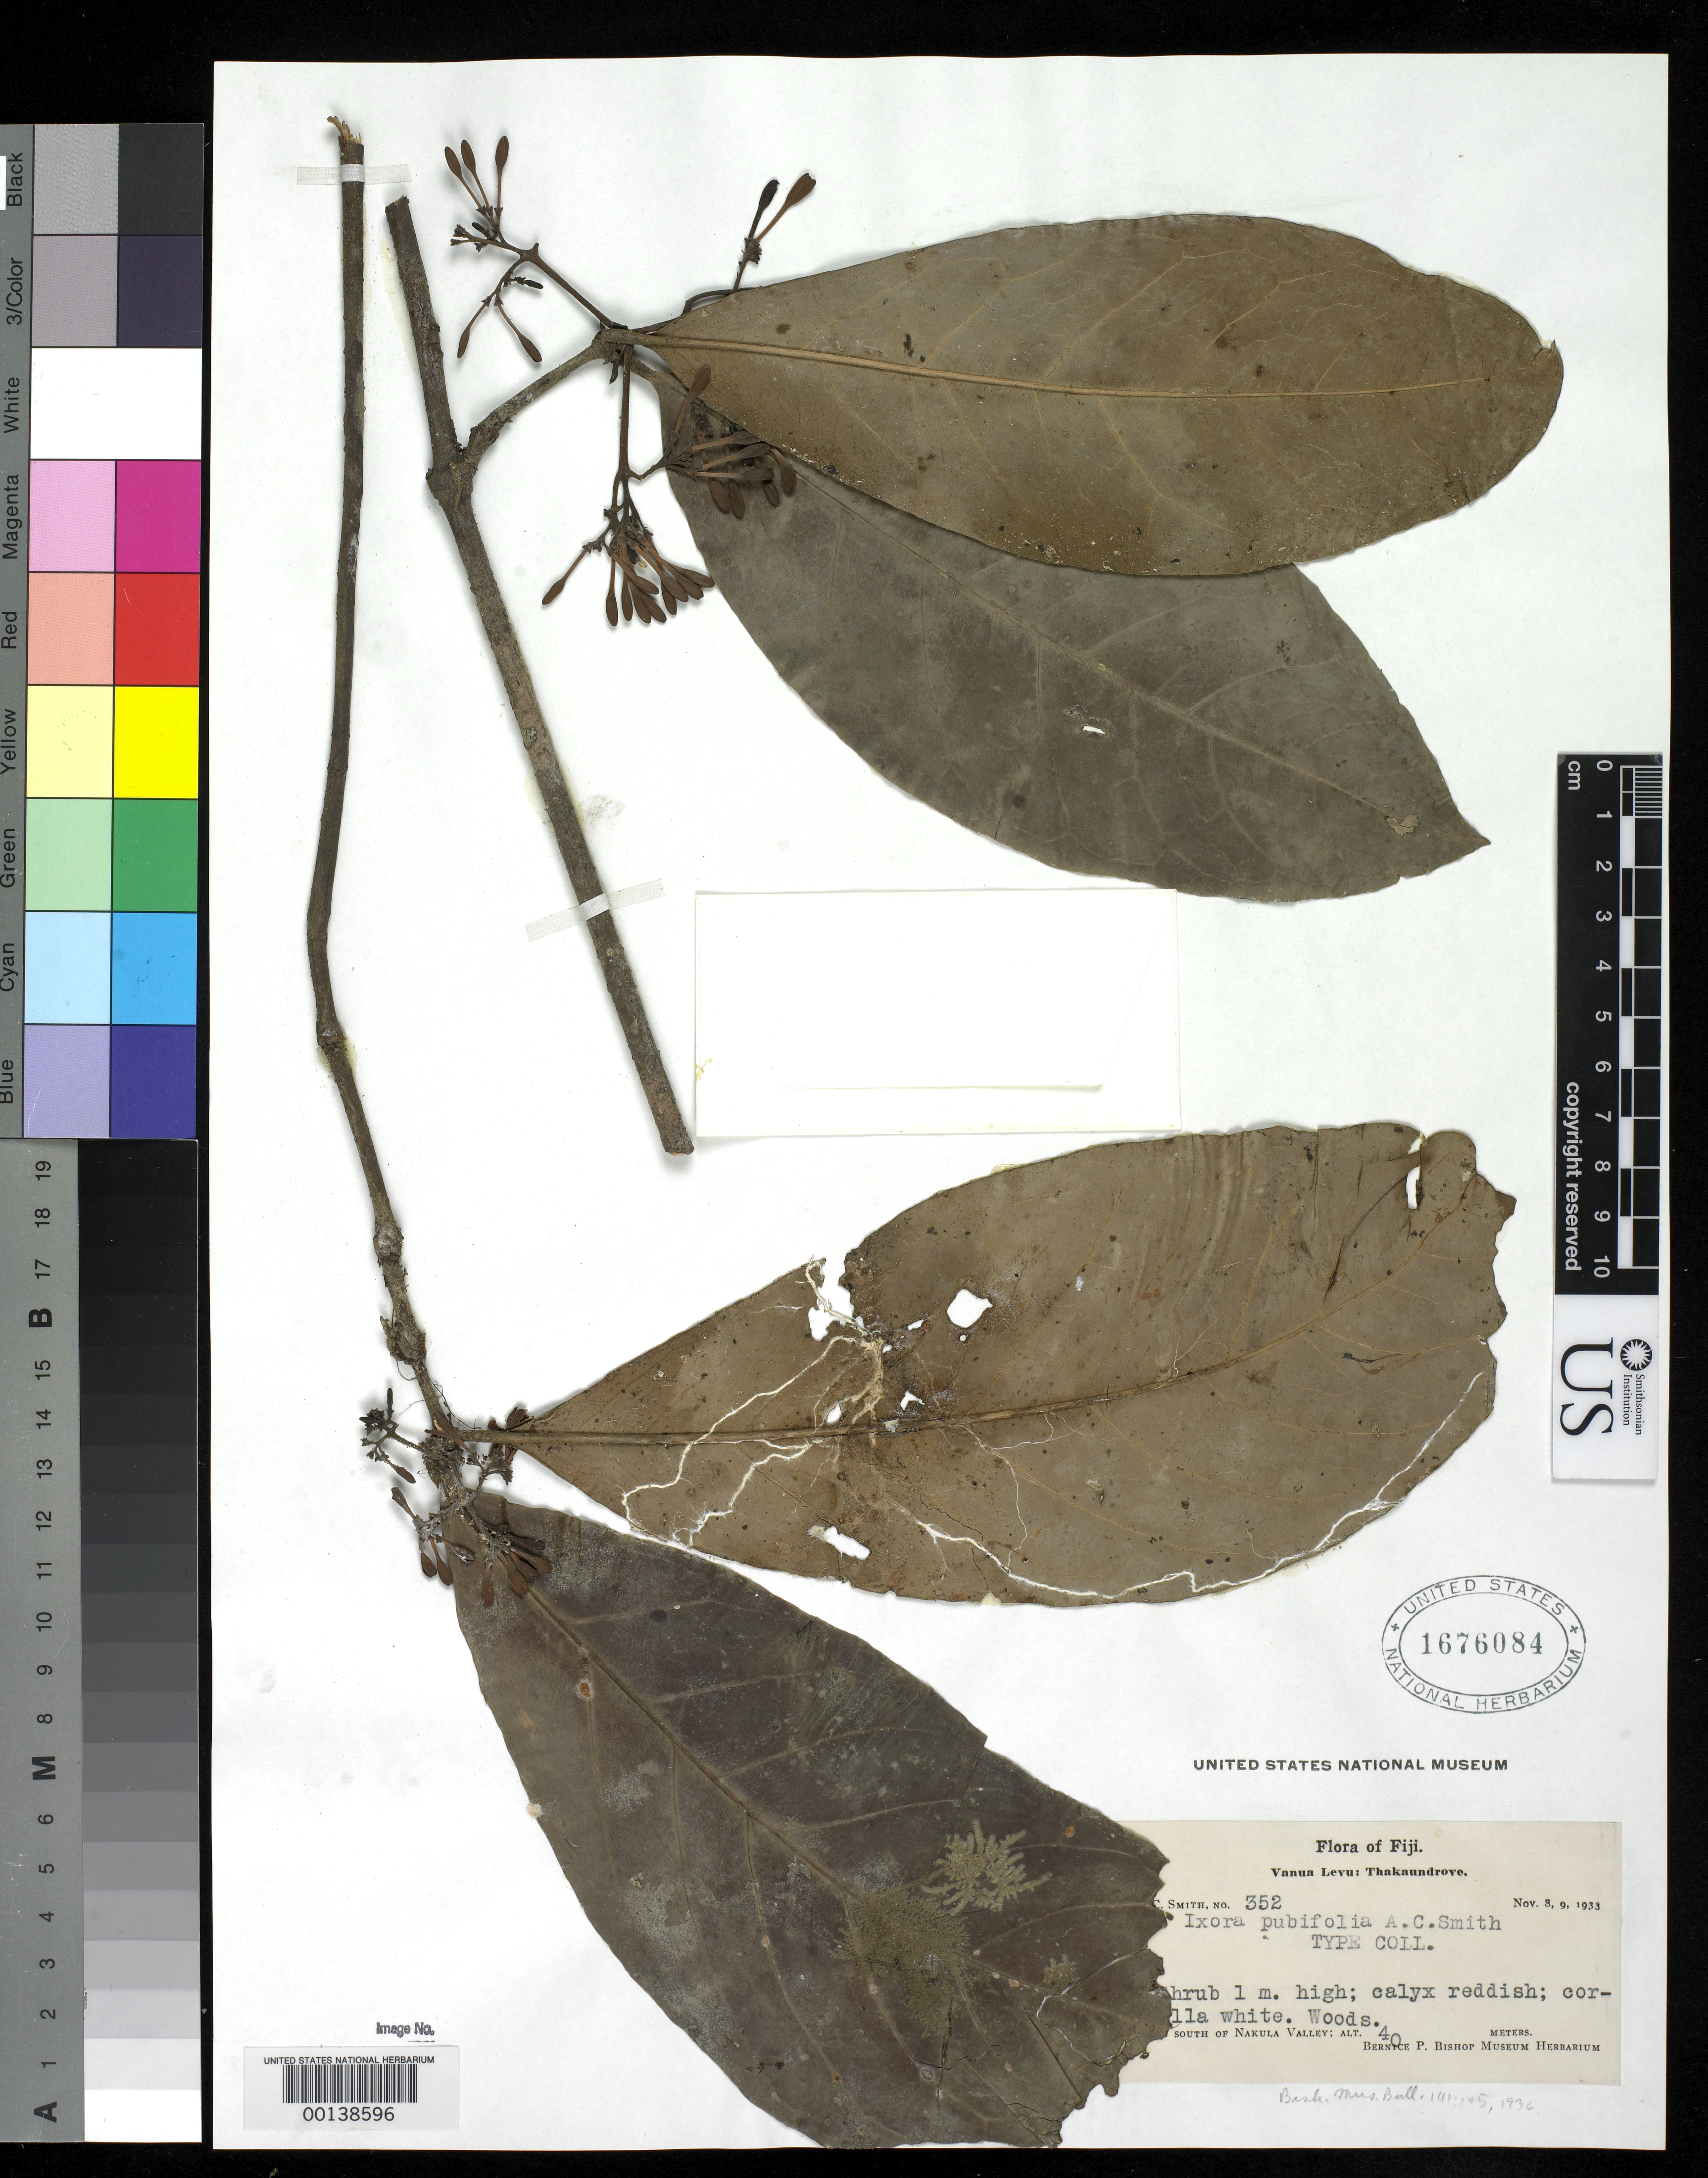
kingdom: Plantae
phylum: Tracheophyta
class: Magnoliopsida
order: Gentianales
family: Rubiaceae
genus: Ixora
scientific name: Ixora pubifolia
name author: A.C. Sm.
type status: Isotype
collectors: A. C. Smith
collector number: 352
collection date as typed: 08 Nov 1933 to 09 Nov 1933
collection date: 1933-11-08/1933-11-09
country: Fiji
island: Vanua Levu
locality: S of Nakula Valley, Thakaundrove. [Vanua Levu Group]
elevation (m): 40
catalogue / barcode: US 1676084